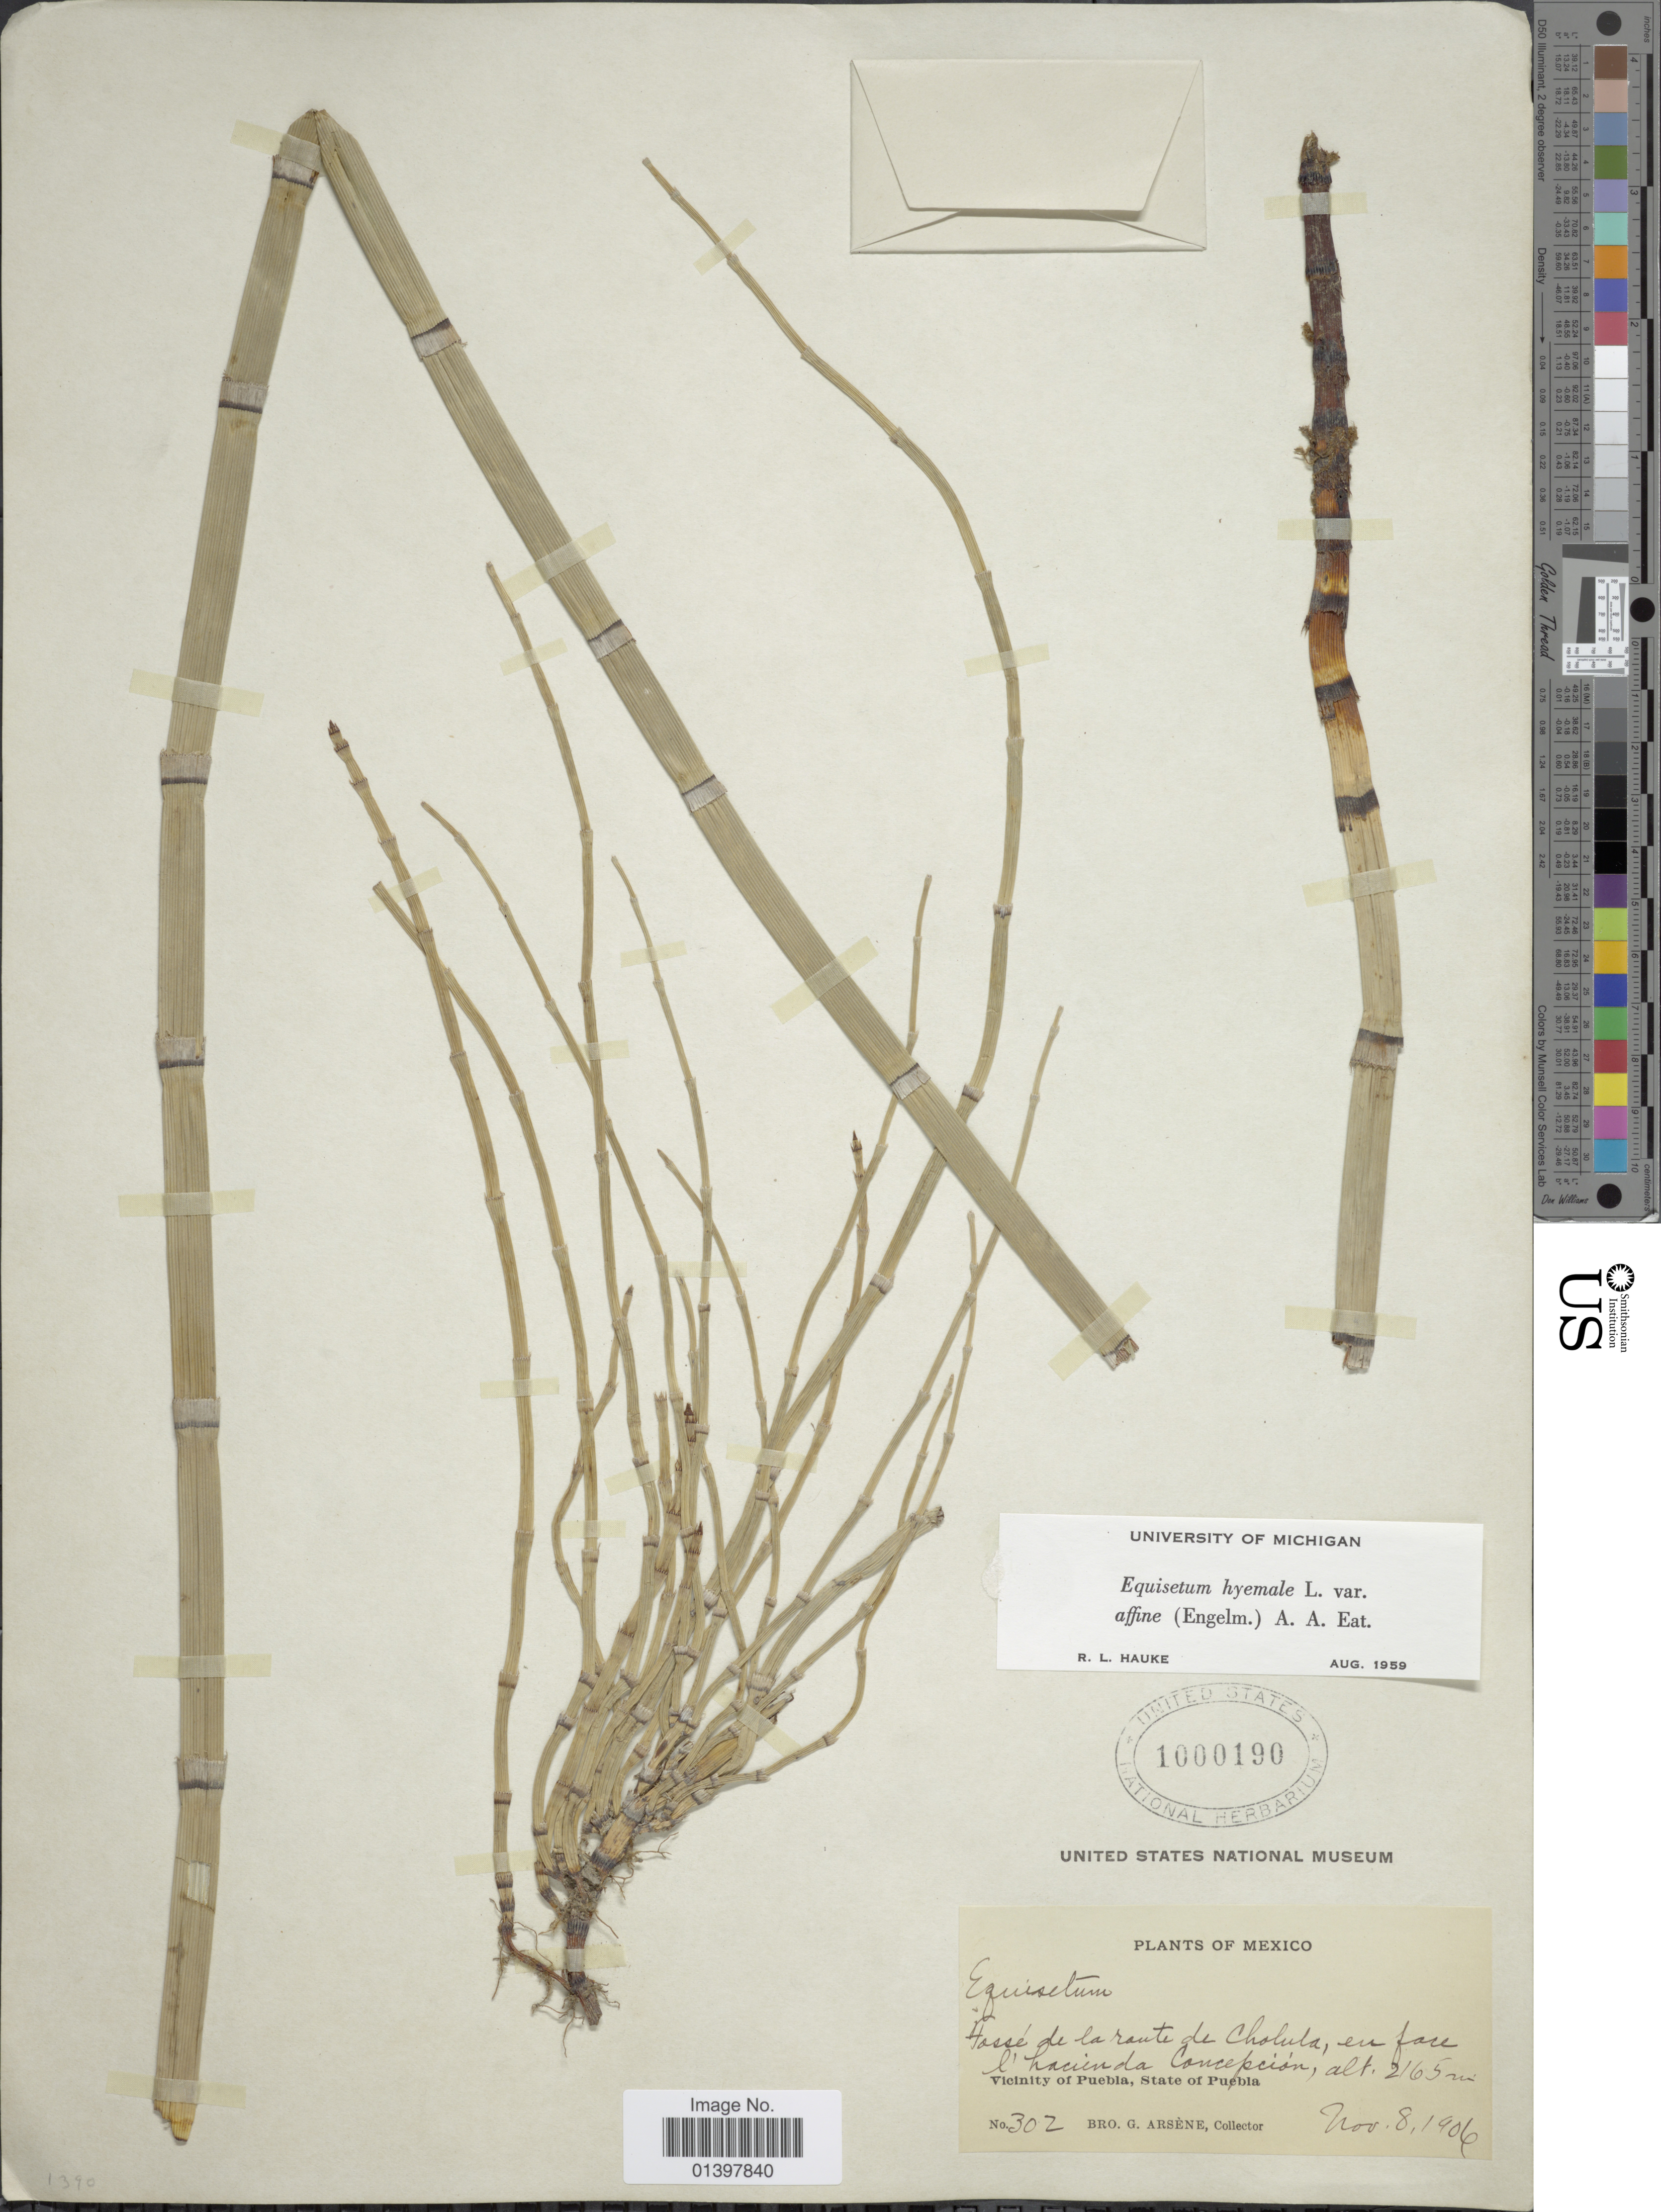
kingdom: Plantae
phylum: Tracheophyta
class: Polypodiopsida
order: Equisetales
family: Equisetaceae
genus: Equisetum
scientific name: Equisetum hyemale var. affine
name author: (Engelm.) A.A. Eaton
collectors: Bro. G. Arsène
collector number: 302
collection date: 1906-11-08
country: Mexico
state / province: Puebla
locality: Hossé de la route de Cholula, en face l'hacciende concepcion, Vicinity of Puebla, State of Puebla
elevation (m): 2165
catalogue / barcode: US 1000190